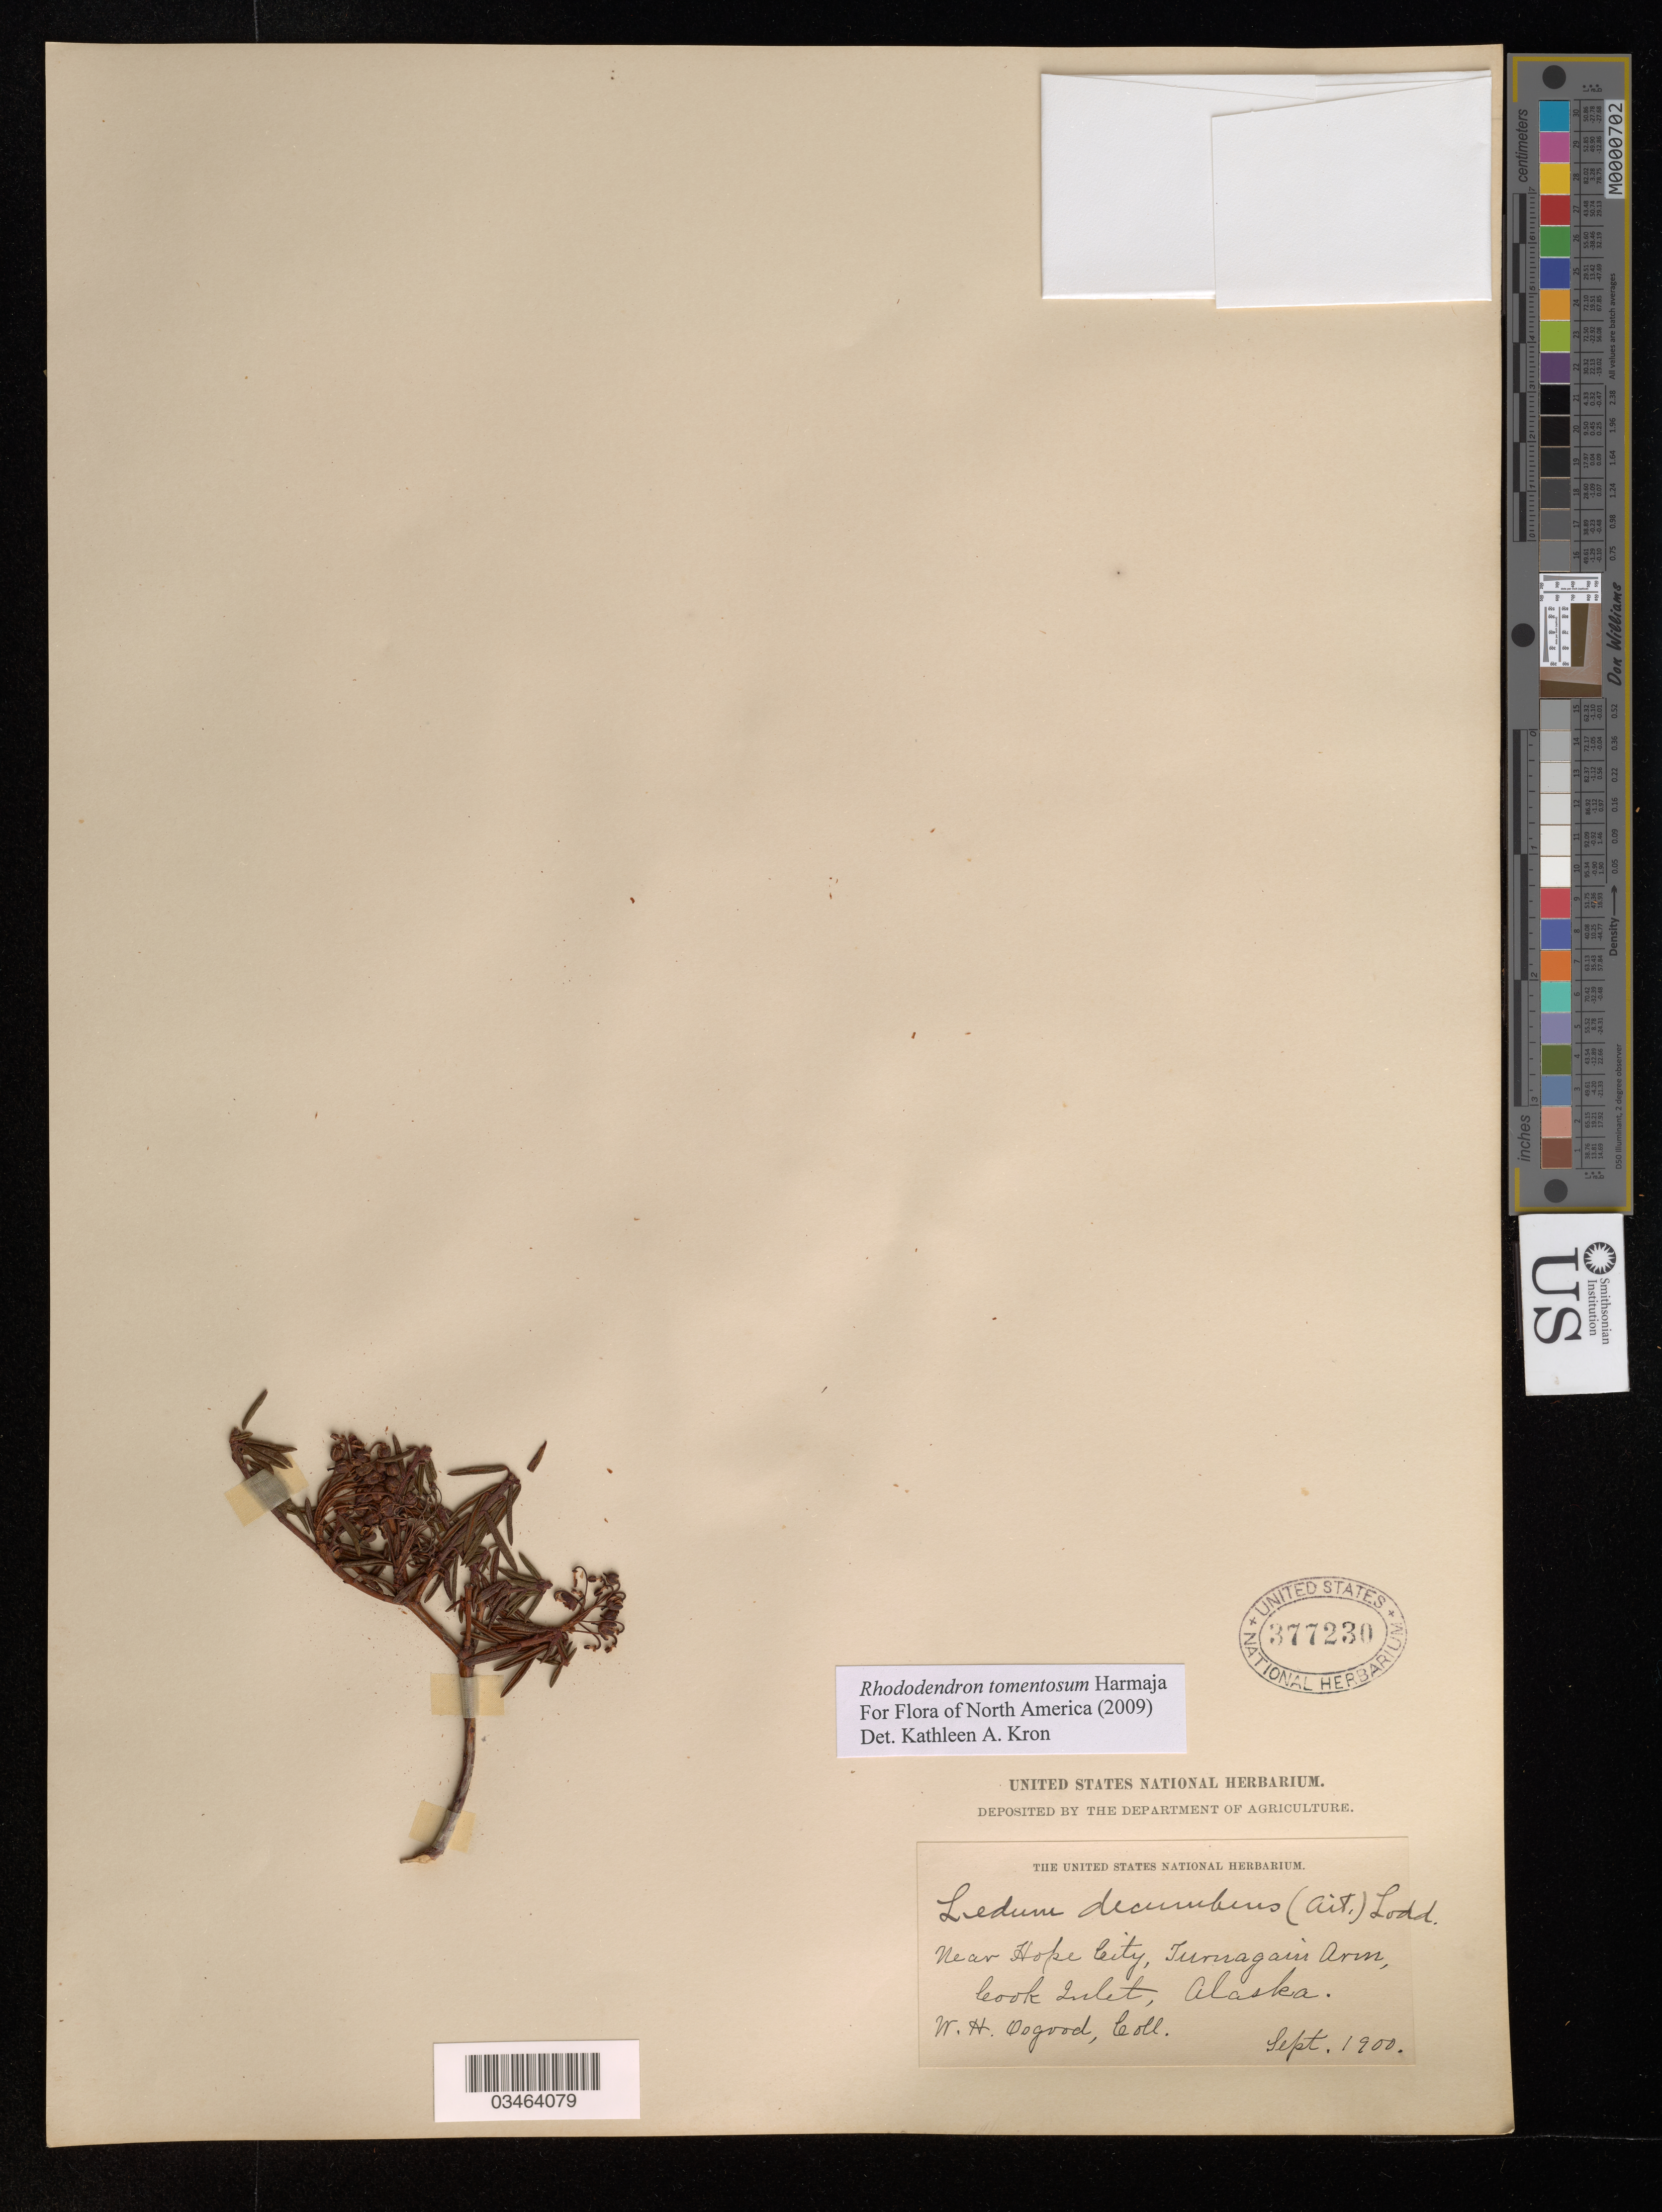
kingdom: Plantae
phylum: Tracheophyta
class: Magnoliopsida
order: Ericales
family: Ericaceae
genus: Rhododendron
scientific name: Rhododendron tomentosum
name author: Harmaja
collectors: W. Osgood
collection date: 1900-09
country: United States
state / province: Alaska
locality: Near Hope City, Turnagain Arm, Cook Inlet.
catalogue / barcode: US 377230